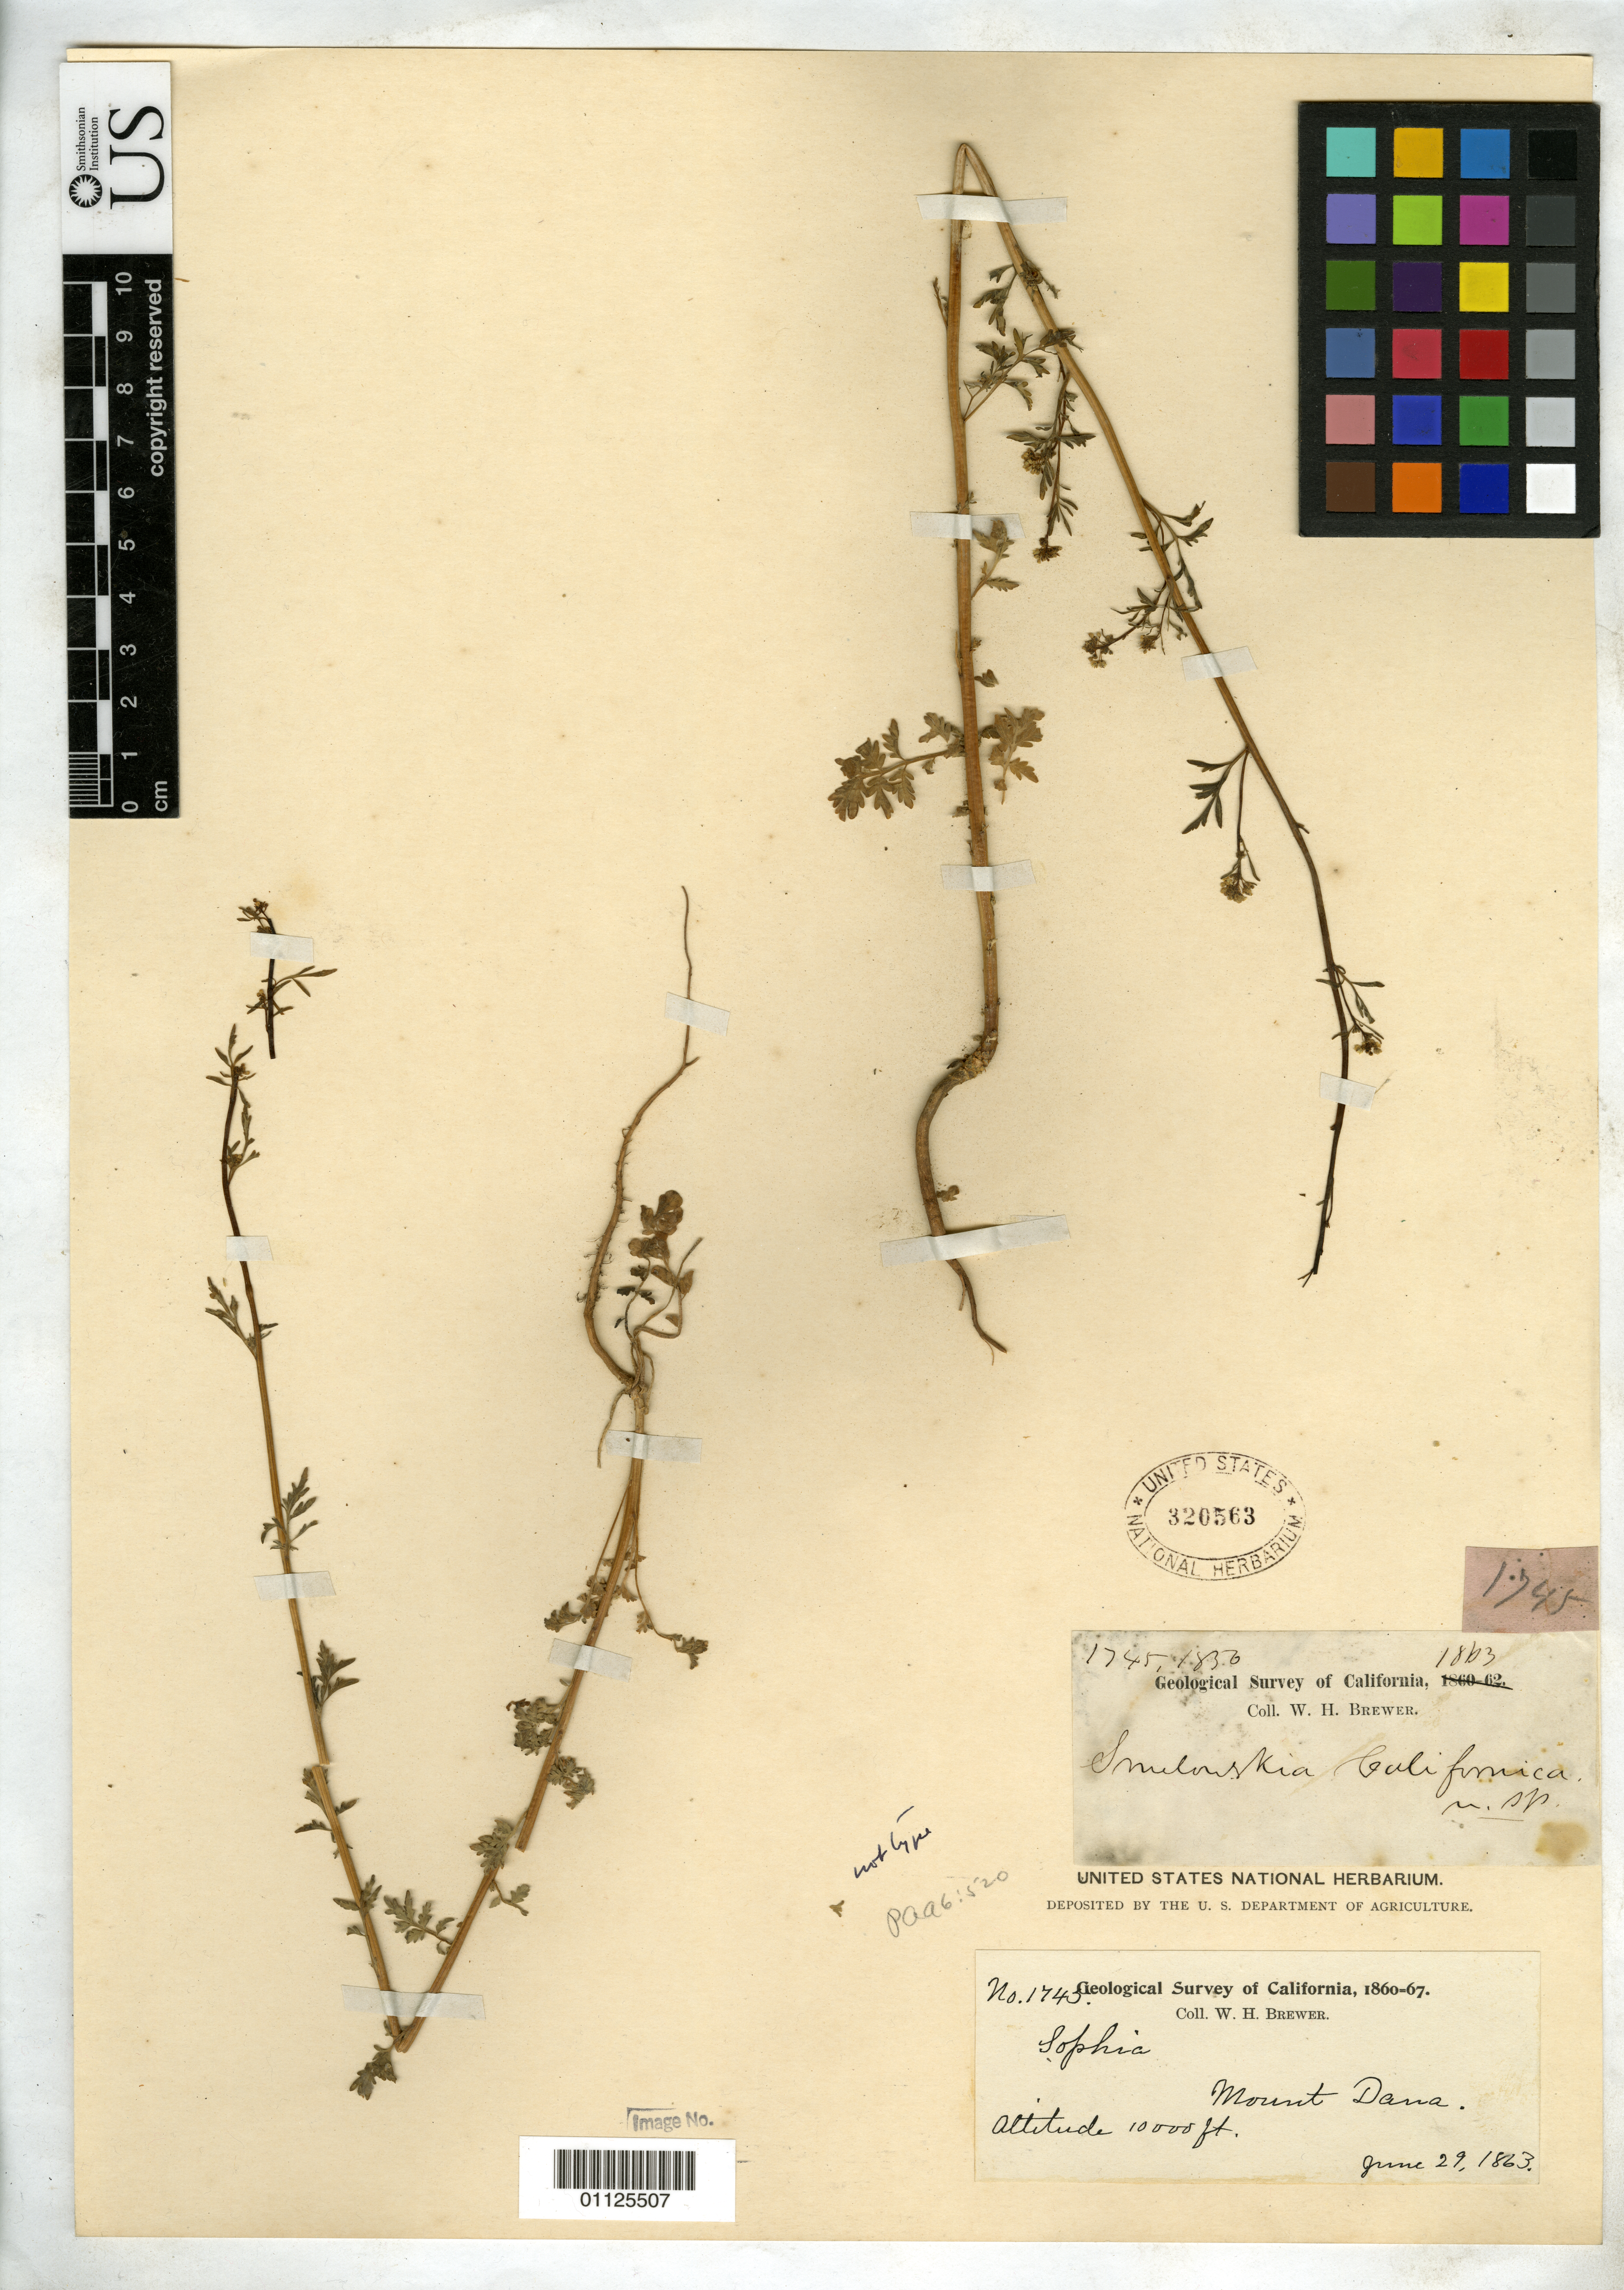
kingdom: Plantae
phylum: Tracheophyta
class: Magnoliopsida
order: Brassicales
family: Brassicaceae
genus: Smelowskia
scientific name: Smelowskia californica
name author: A. Gray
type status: Syntype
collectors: W. H. Brewer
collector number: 1745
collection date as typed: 29 Jun 1863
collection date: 1863-06-29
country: United States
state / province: California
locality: Mount Dana.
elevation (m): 3048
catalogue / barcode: US 320563